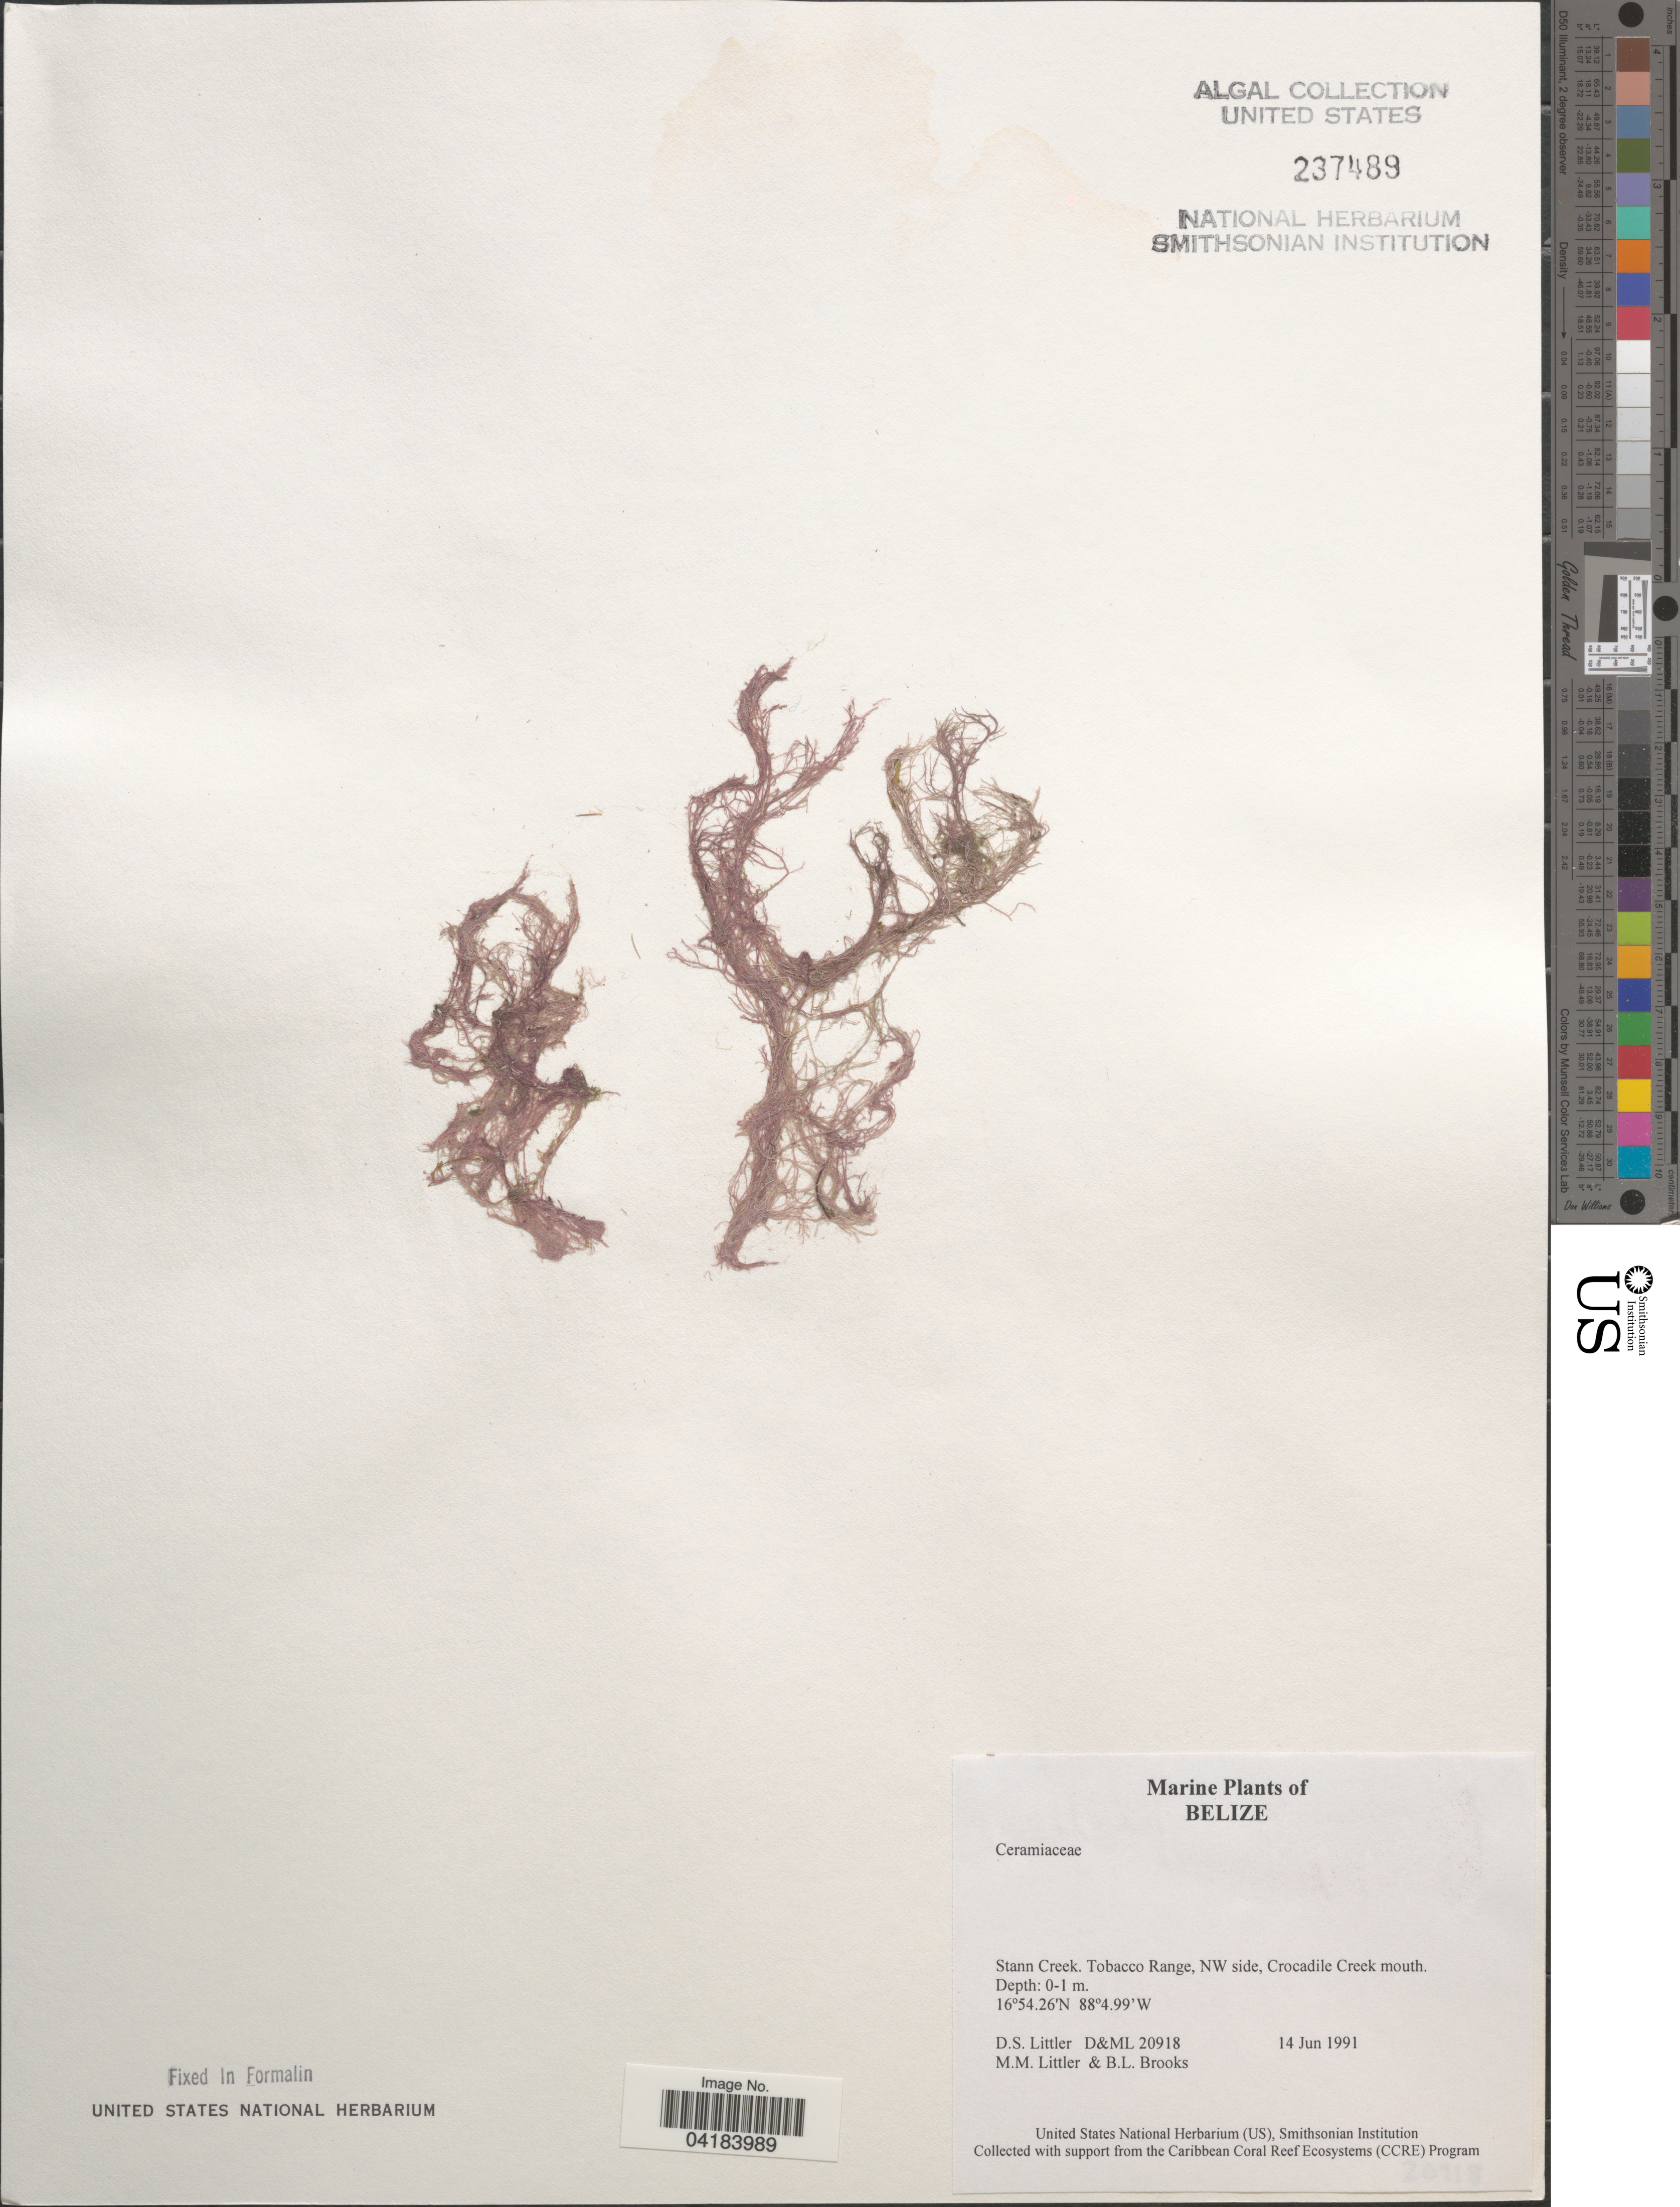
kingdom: Plantae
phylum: Rhodophyta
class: Florideophyceae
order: Ceramiales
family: Ceramiaceae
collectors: D. S. Littler & B. Brooks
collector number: D&ML20918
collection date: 1991-06-14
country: Belize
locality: Stann Creek. Tobacco Range, NW side, Crocadile Creek mouth.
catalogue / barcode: US 237489